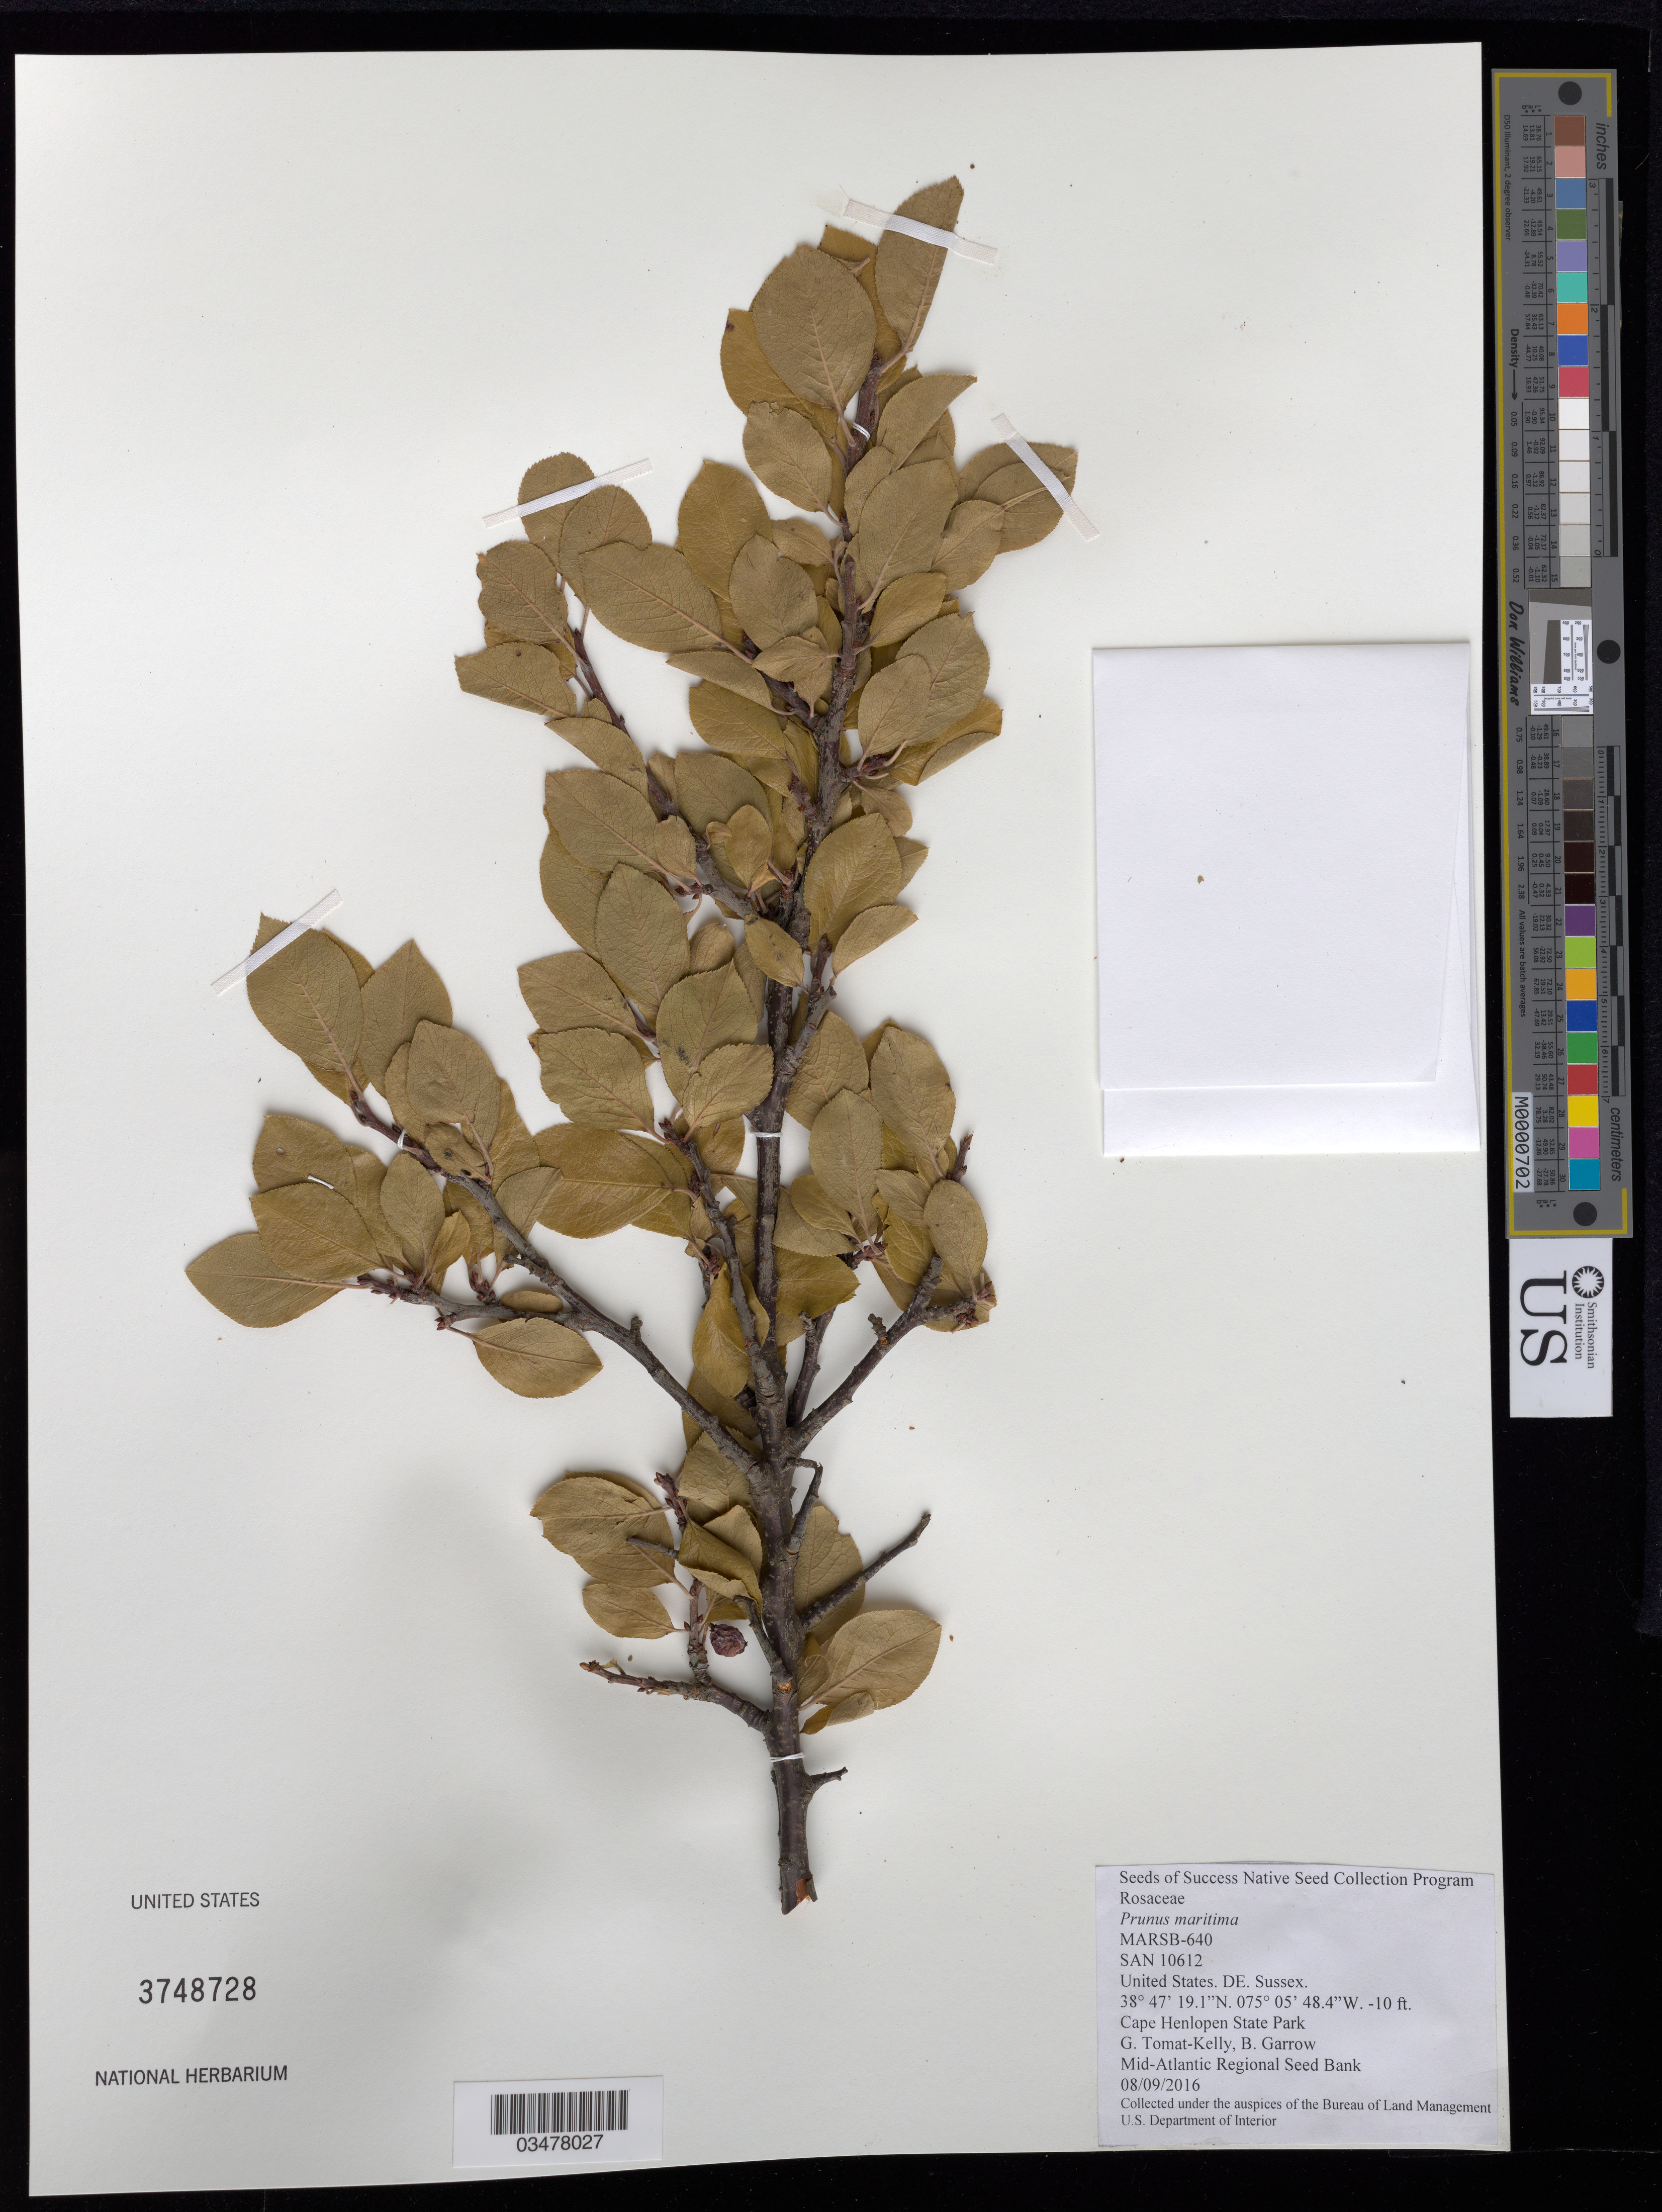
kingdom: Plantae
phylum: Tracheophyta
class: Magnoliopsida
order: Rosales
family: Rosaceae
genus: Prunus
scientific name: Prunus maritima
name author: Marshall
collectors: G. Tomat-Kelly & B. Garrow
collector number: MARSB-640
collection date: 2016-08-09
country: United States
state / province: Delaware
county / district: Sussex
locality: Cape Henlopen State Park, Nature Trail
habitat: Coastal pine forest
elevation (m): -3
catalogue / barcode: US 3748728